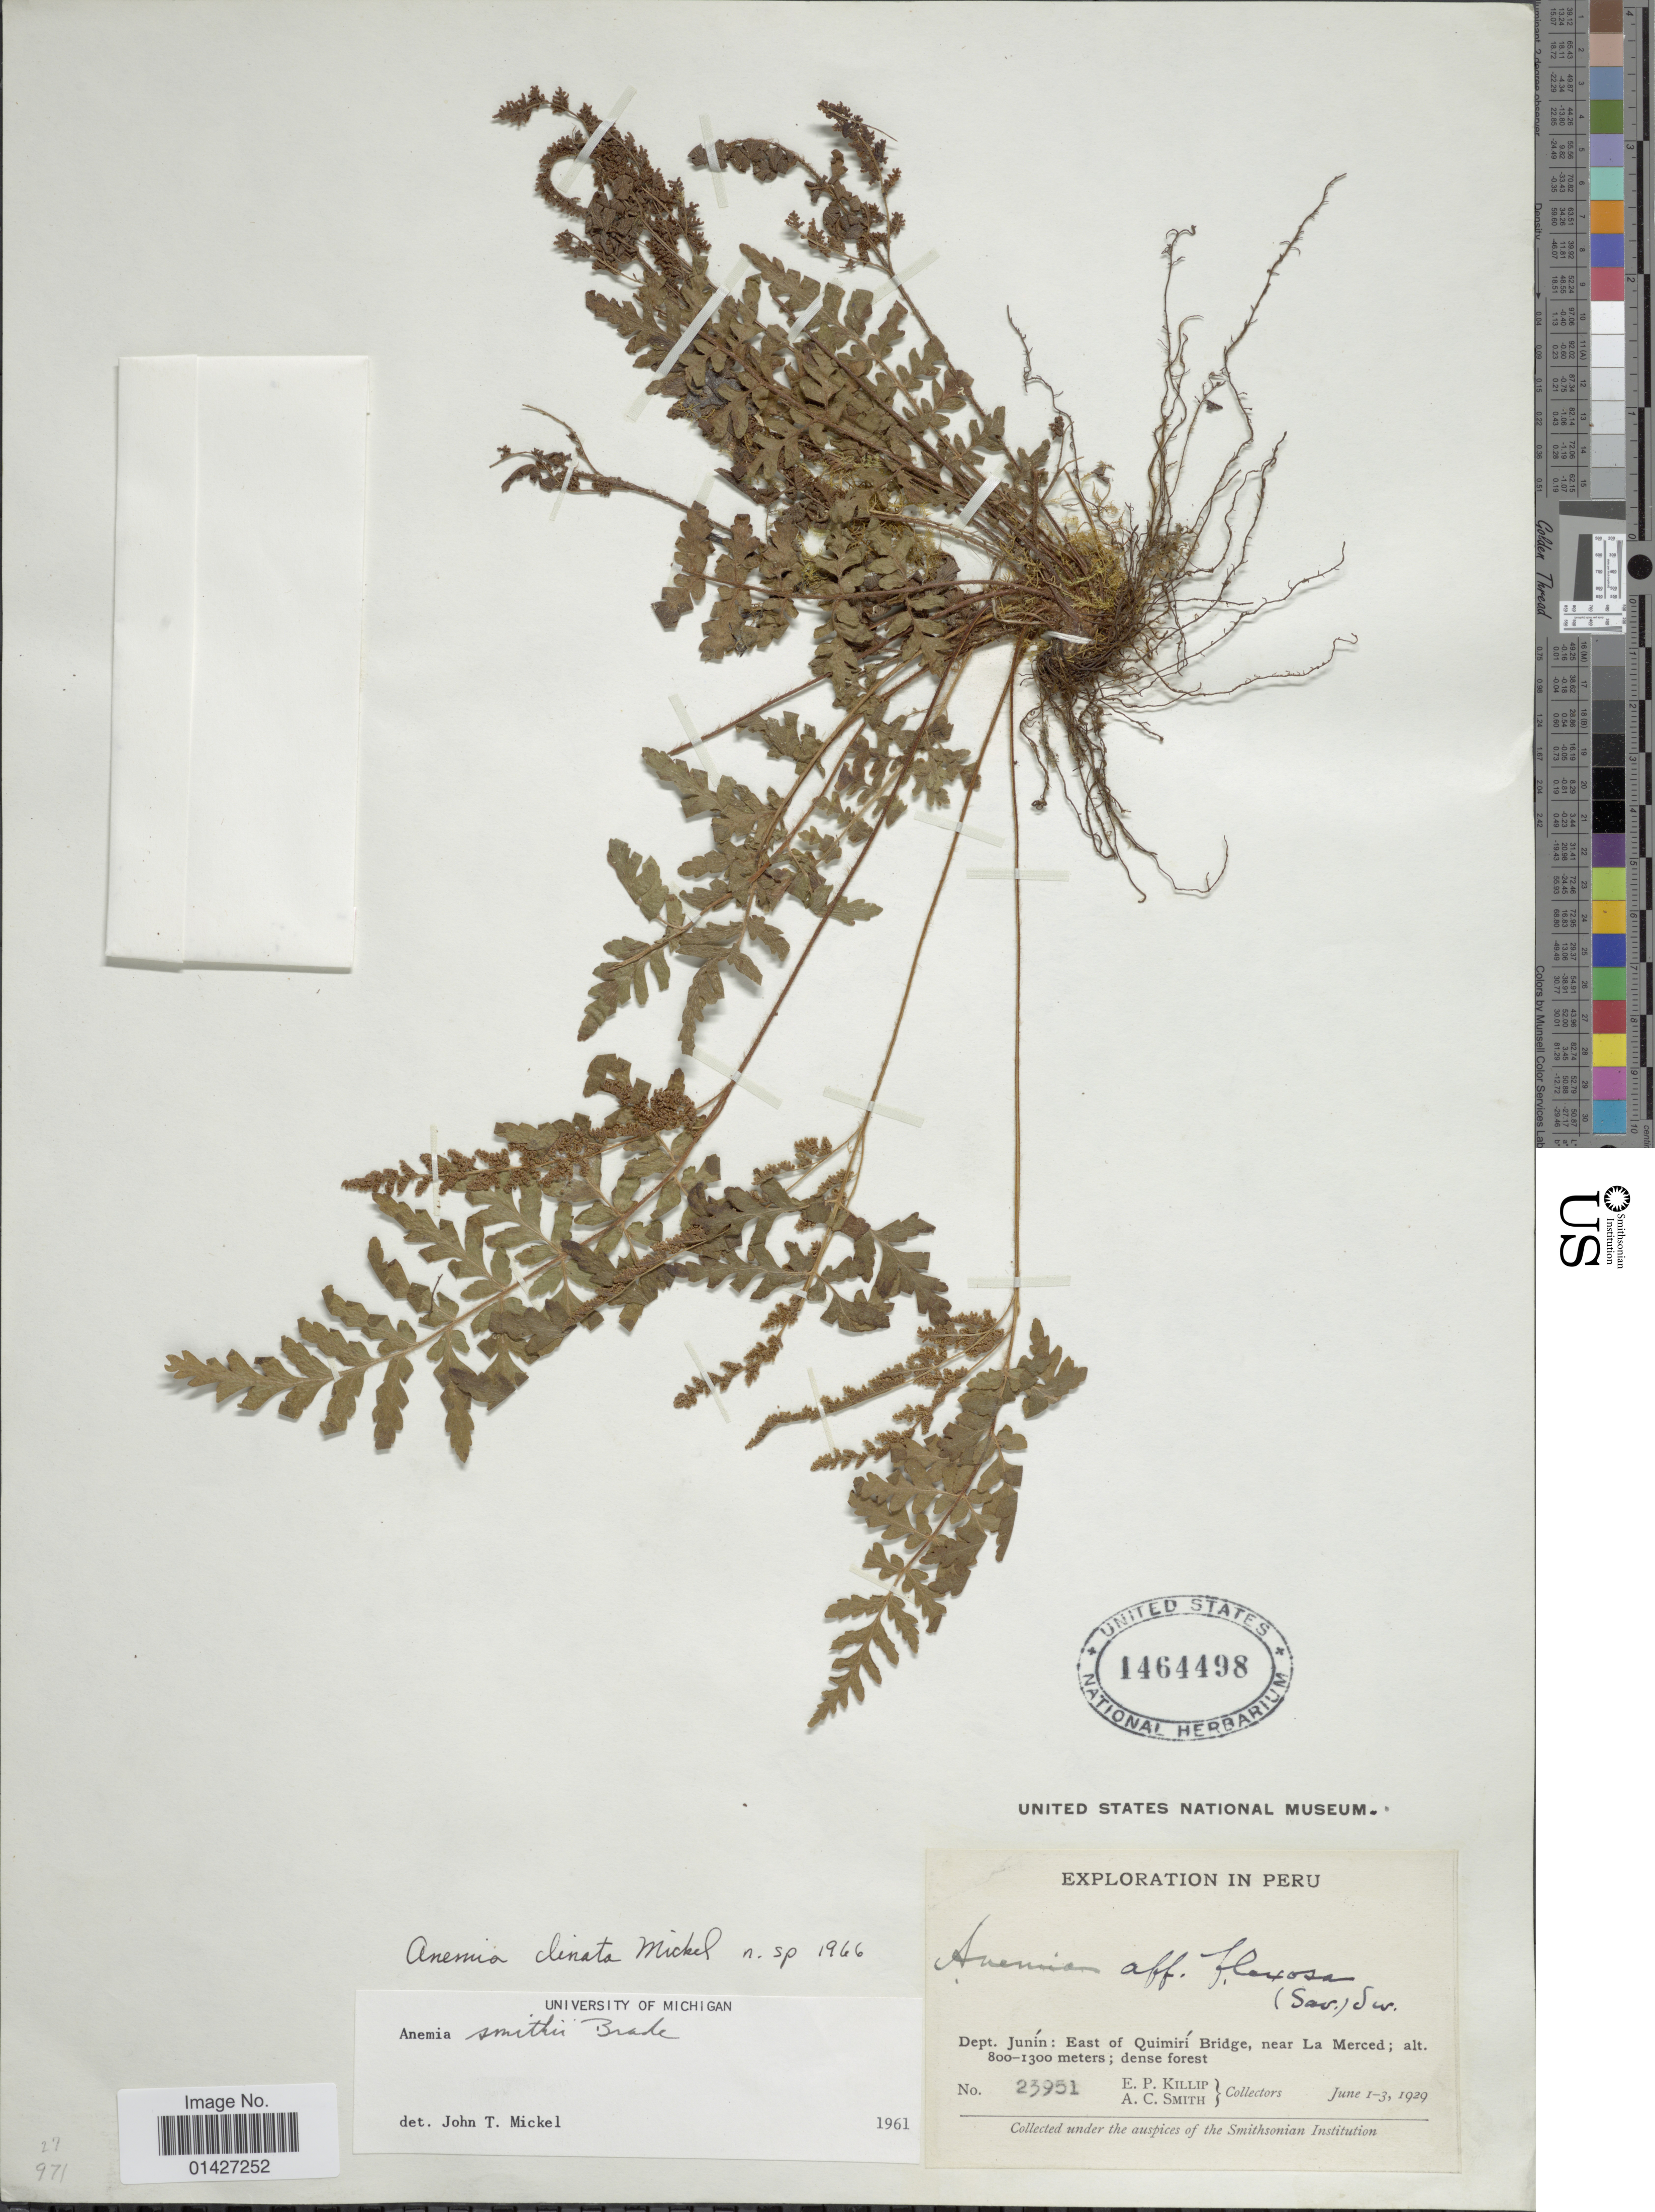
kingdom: Plantae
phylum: Tracheophyta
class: Polypodiopsida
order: Schizaeales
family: Anemiaceae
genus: Anemia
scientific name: Anemia clinata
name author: Mickel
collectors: E. P. Killip & A. C. Smith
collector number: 23951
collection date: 1929-06-01/1929-06-03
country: Peru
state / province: Junín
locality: Dept. Junín: East of Quimirí Bridge, near La Merced; dense forest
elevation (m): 800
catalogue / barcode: US 1464498